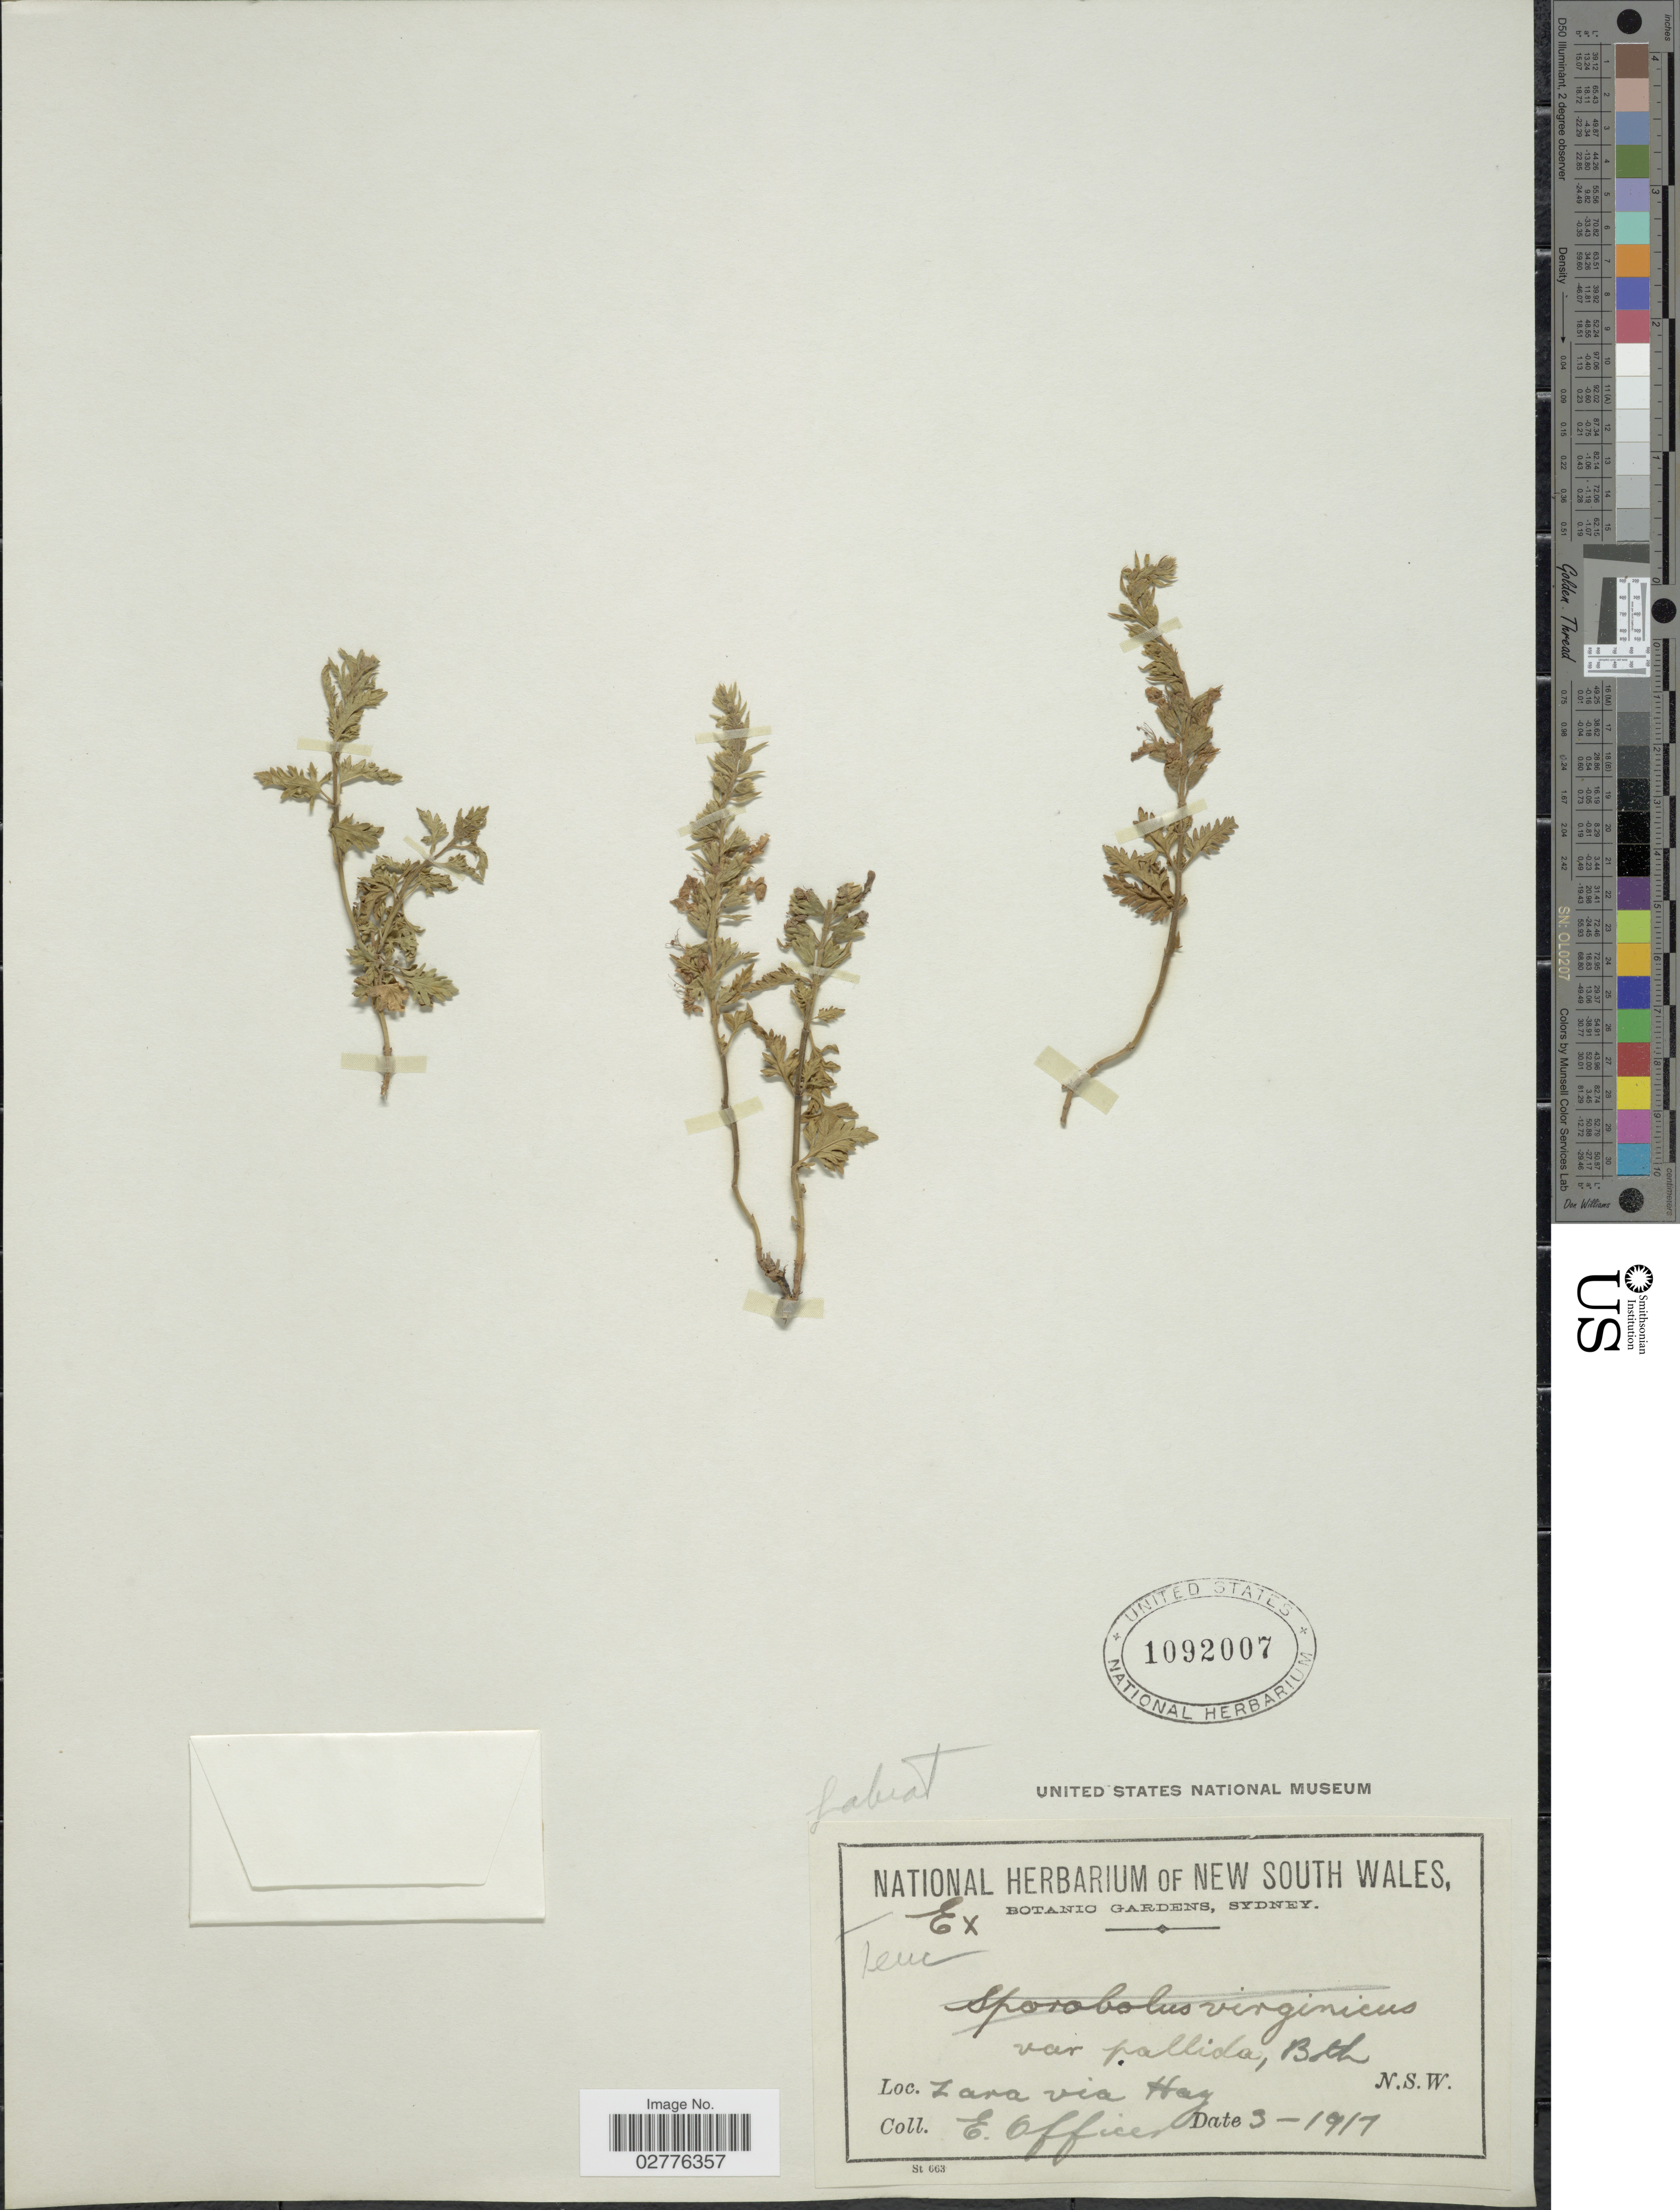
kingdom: Plantae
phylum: Tracheophyta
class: Magnoliopsida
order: Lamiales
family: Lamiaceae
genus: Teucrium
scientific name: Teucrium sp.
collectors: E. Officer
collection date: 1917-03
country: Australia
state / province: New South Wales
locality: Lara via Hay, N.S.W.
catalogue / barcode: US 1092007